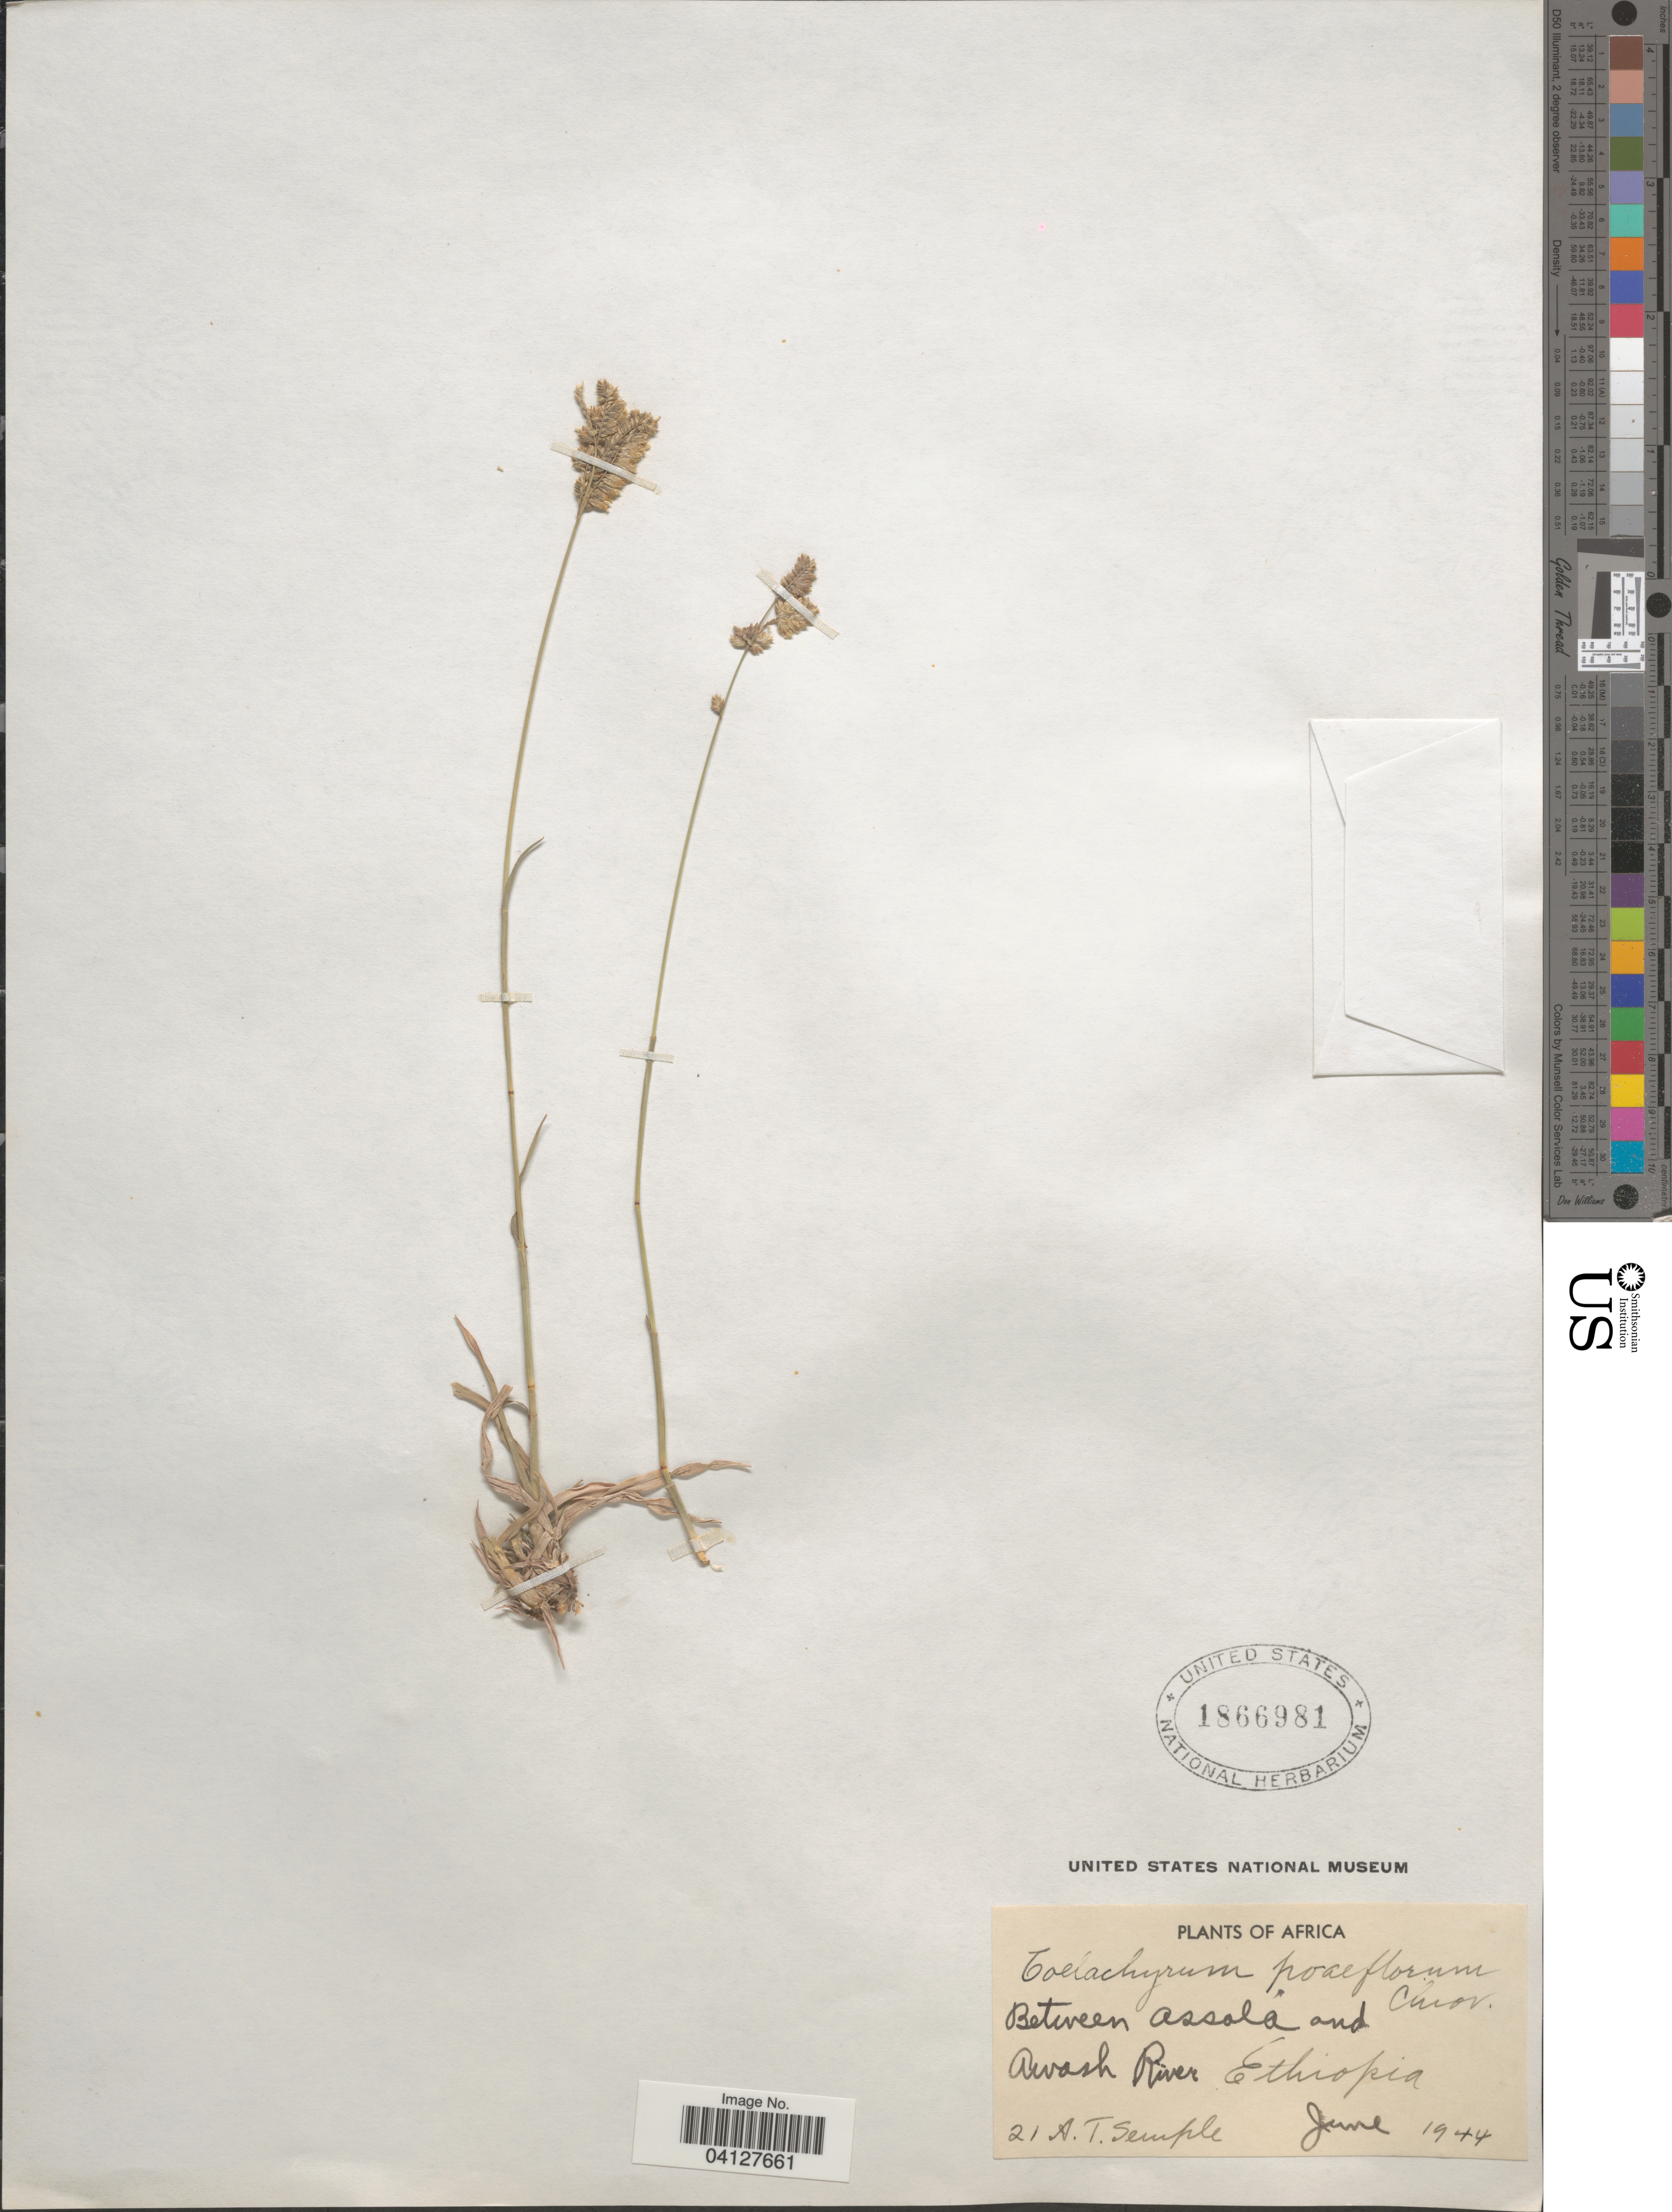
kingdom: Plantae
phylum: Tracheophyta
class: Liliopsida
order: Poales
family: Poaceae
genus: Coelachyrum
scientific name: Coelachyrum poiflorum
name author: Chiov.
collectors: A. Semple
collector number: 21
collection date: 1944-06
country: Ethiopia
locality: Between Assala and Awash River.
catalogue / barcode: US 1866981